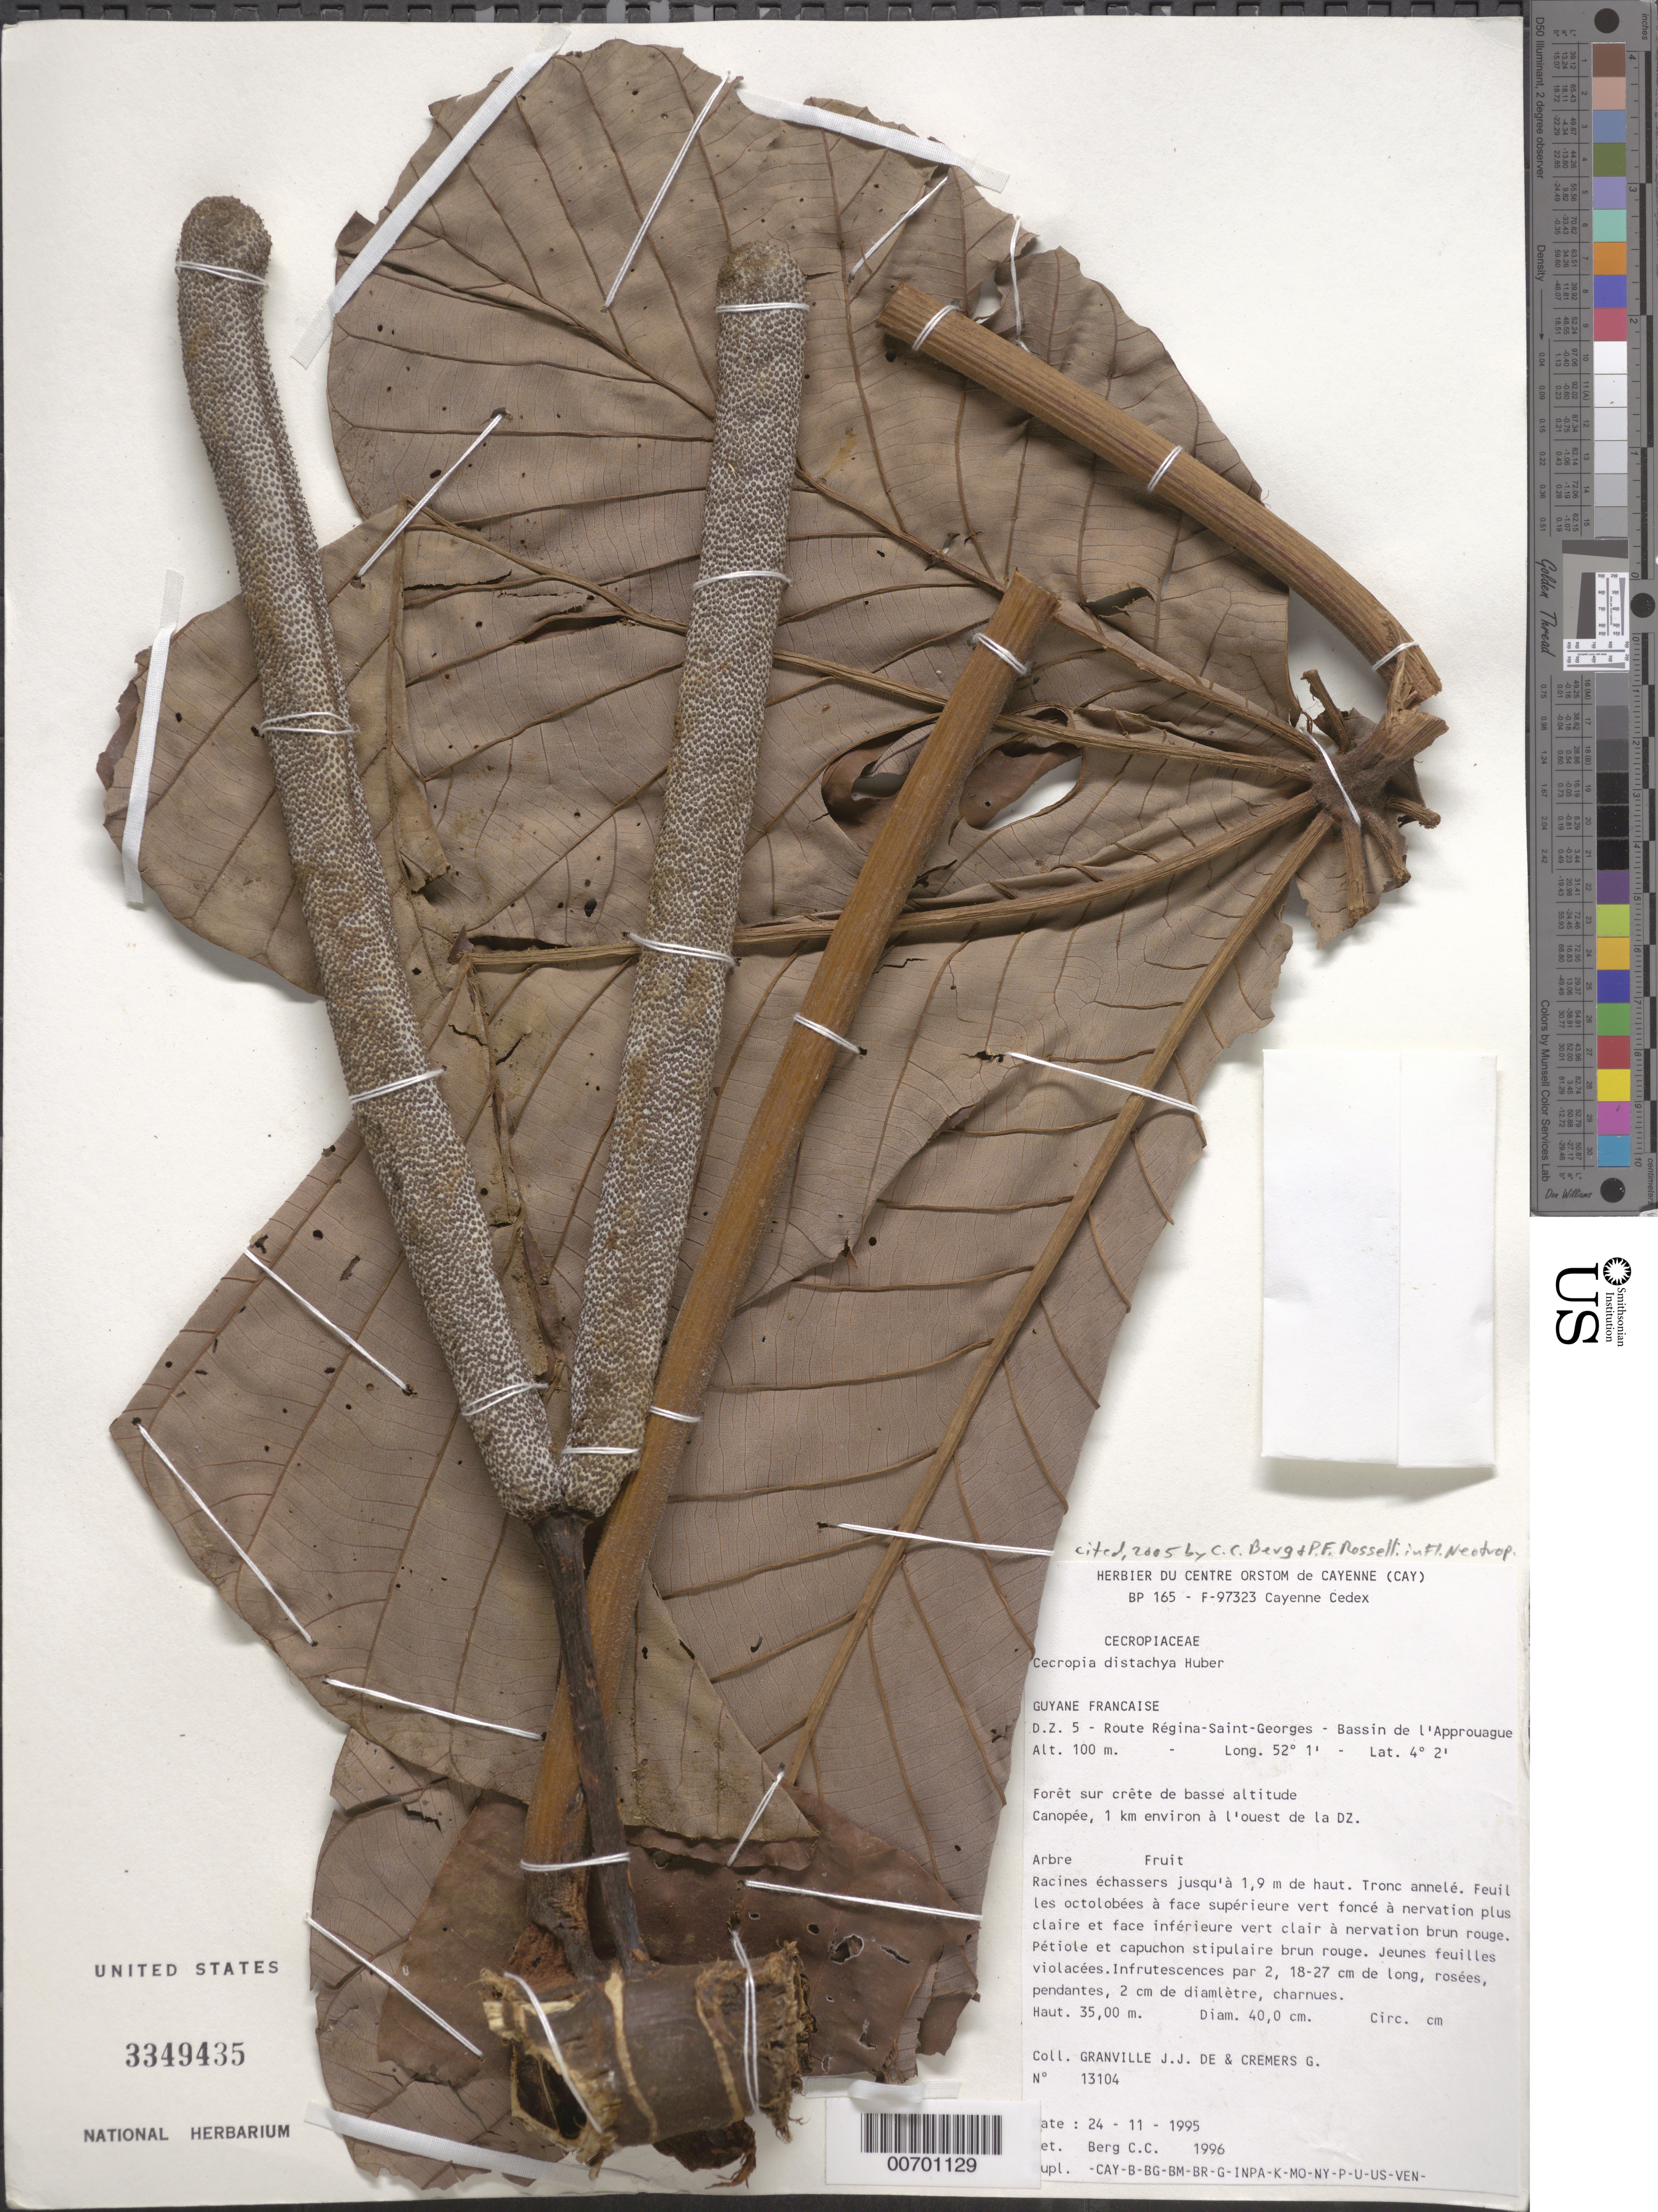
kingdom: Plantae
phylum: Tracheophyta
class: Magnoliopsida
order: Rosales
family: Urticaceae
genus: Cecropia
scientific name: Cecropia distachya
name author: Huber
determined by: Berg, C. C.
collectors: J.-J. de Granville & G. Cremers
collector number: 13104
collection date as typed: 24-Nov-95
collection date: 1995-11-24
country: French Guiana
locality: Route Regina-Saint-Georges, D.Z. 5, Bassin de l'Approuague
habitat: Forêt sur crete de basse altitude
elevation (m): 100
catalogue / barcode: US 3349435